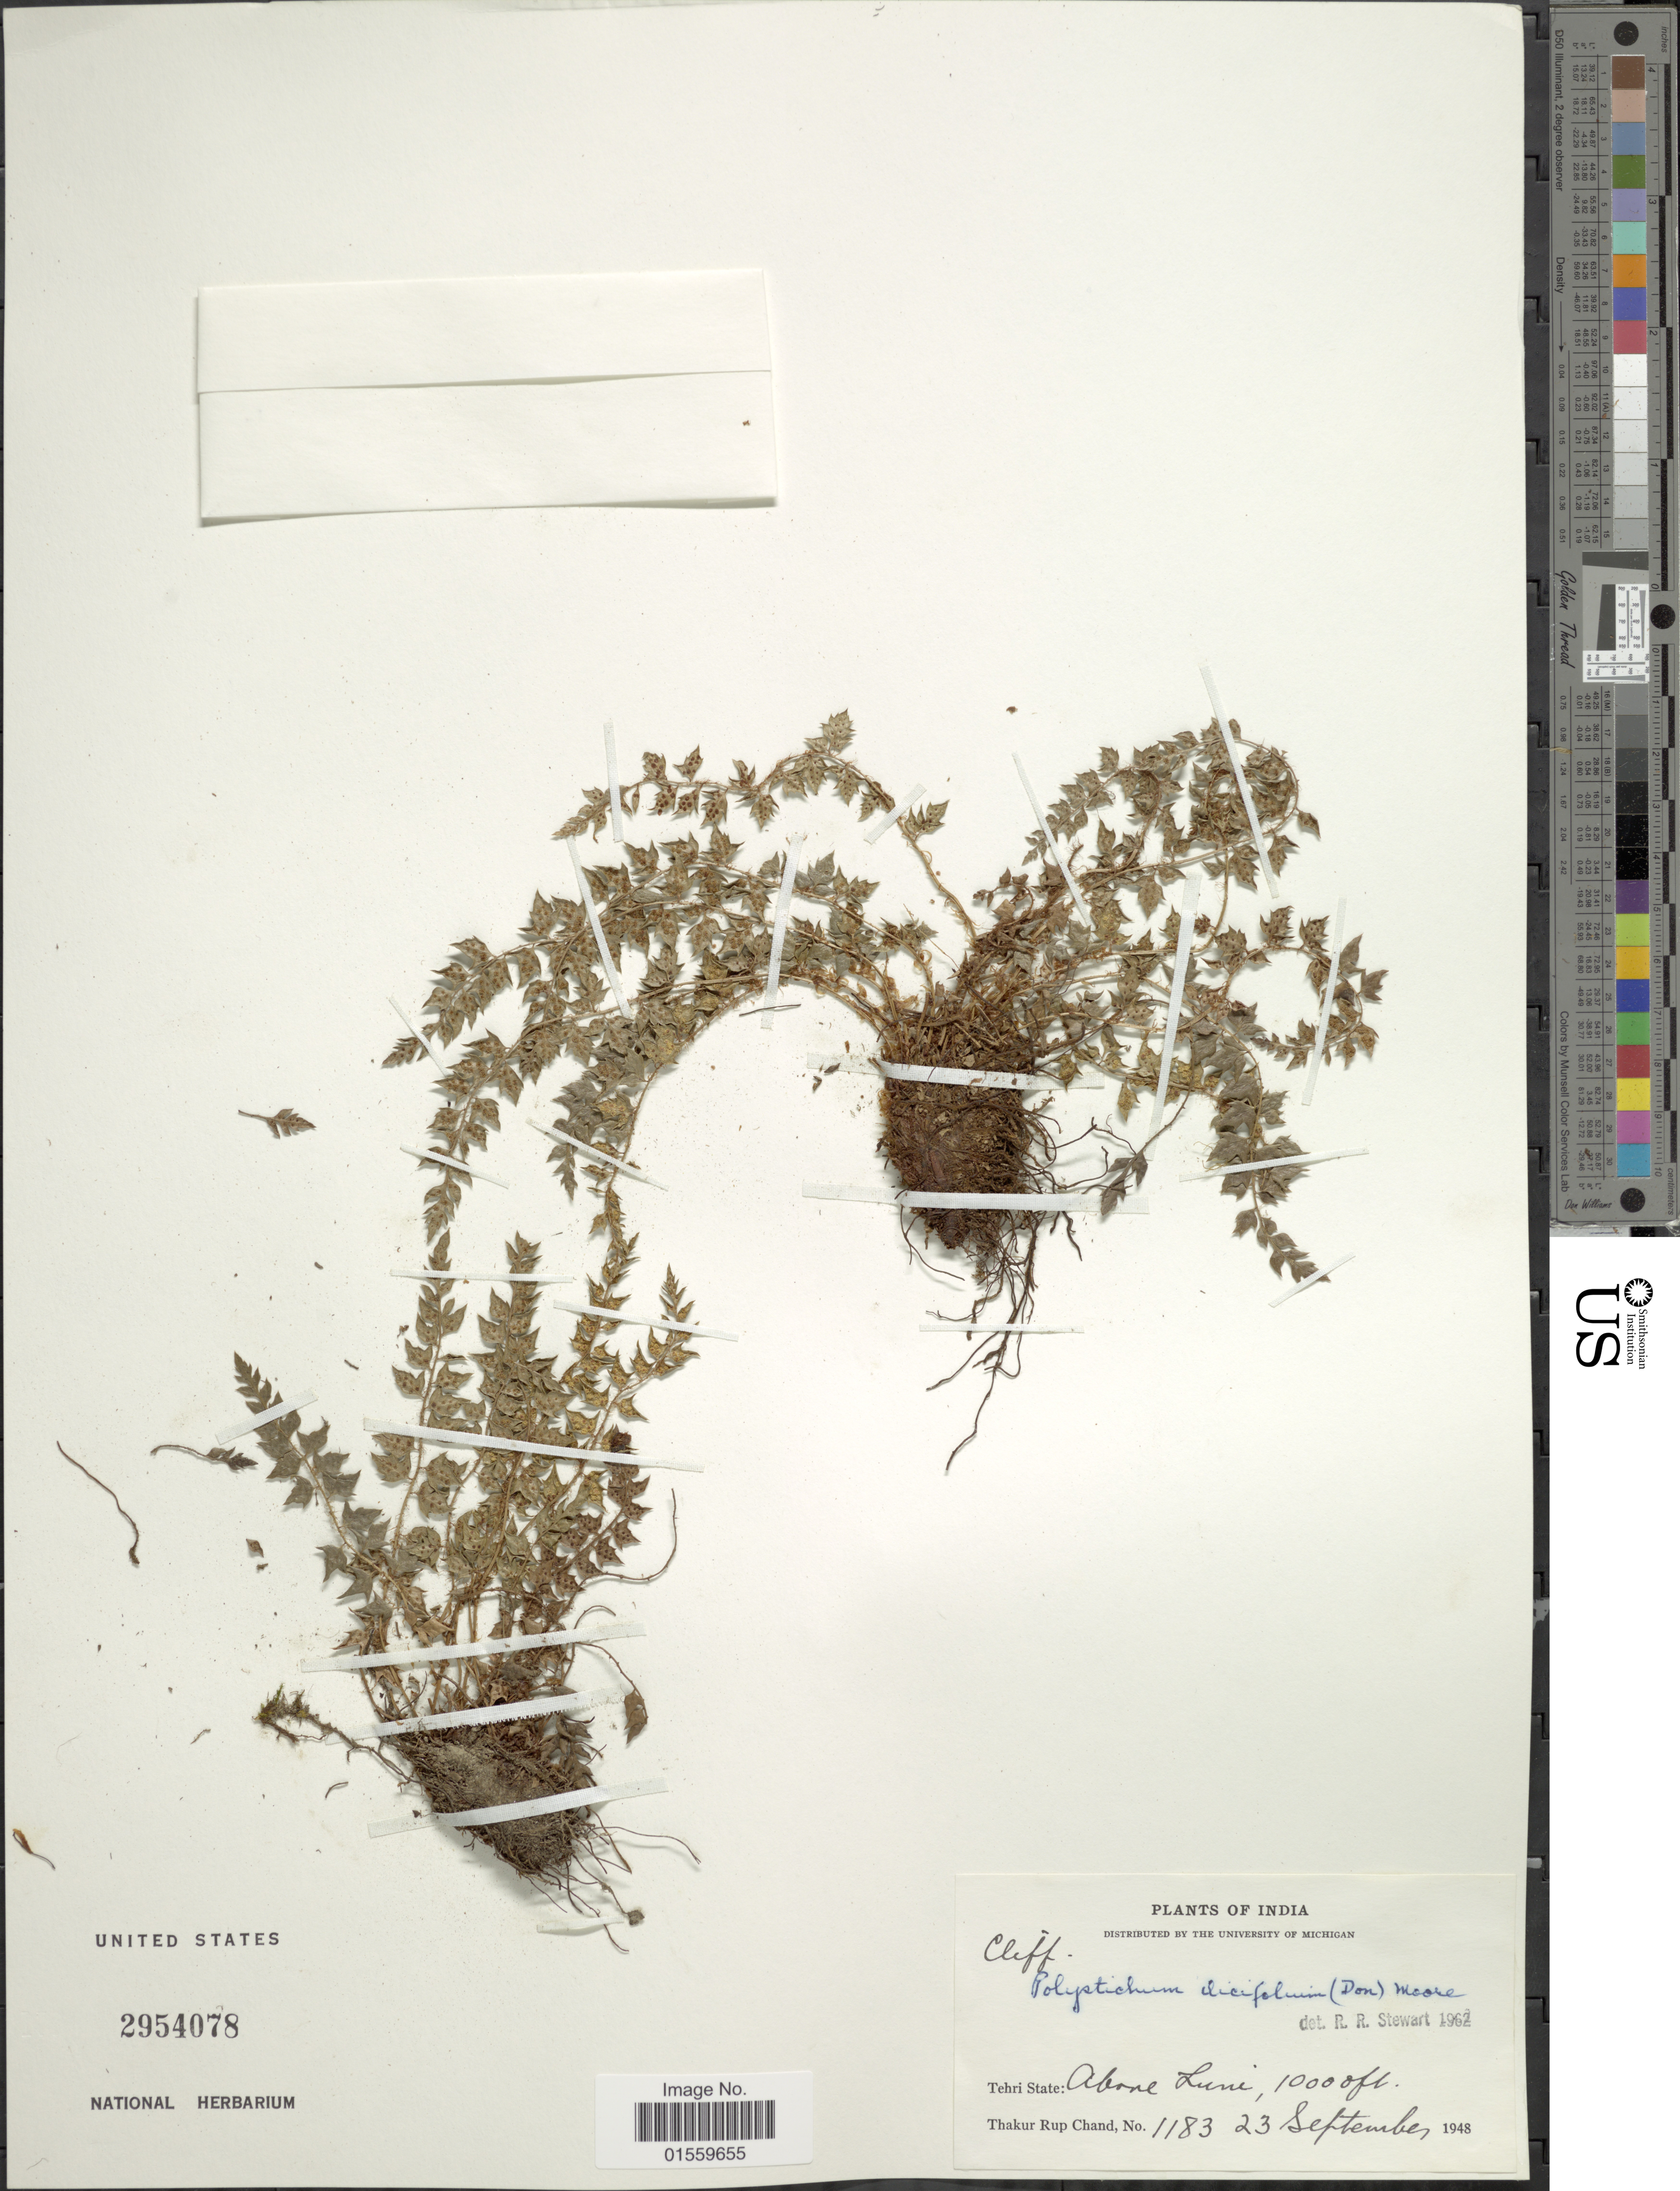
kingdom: Plantae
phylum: Tracheophyta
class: Polypodiopsida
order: Polypodiales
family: Dryopteridaceae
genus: Polystichum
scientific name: Polystichum stimulans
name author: (Kunze ex Mett.) Bedd.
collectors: T. R. Chand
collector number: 1183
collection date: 1948-09-23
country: India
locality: Tehri State: Abone Luni.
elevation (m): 305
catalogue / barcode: US 2954078